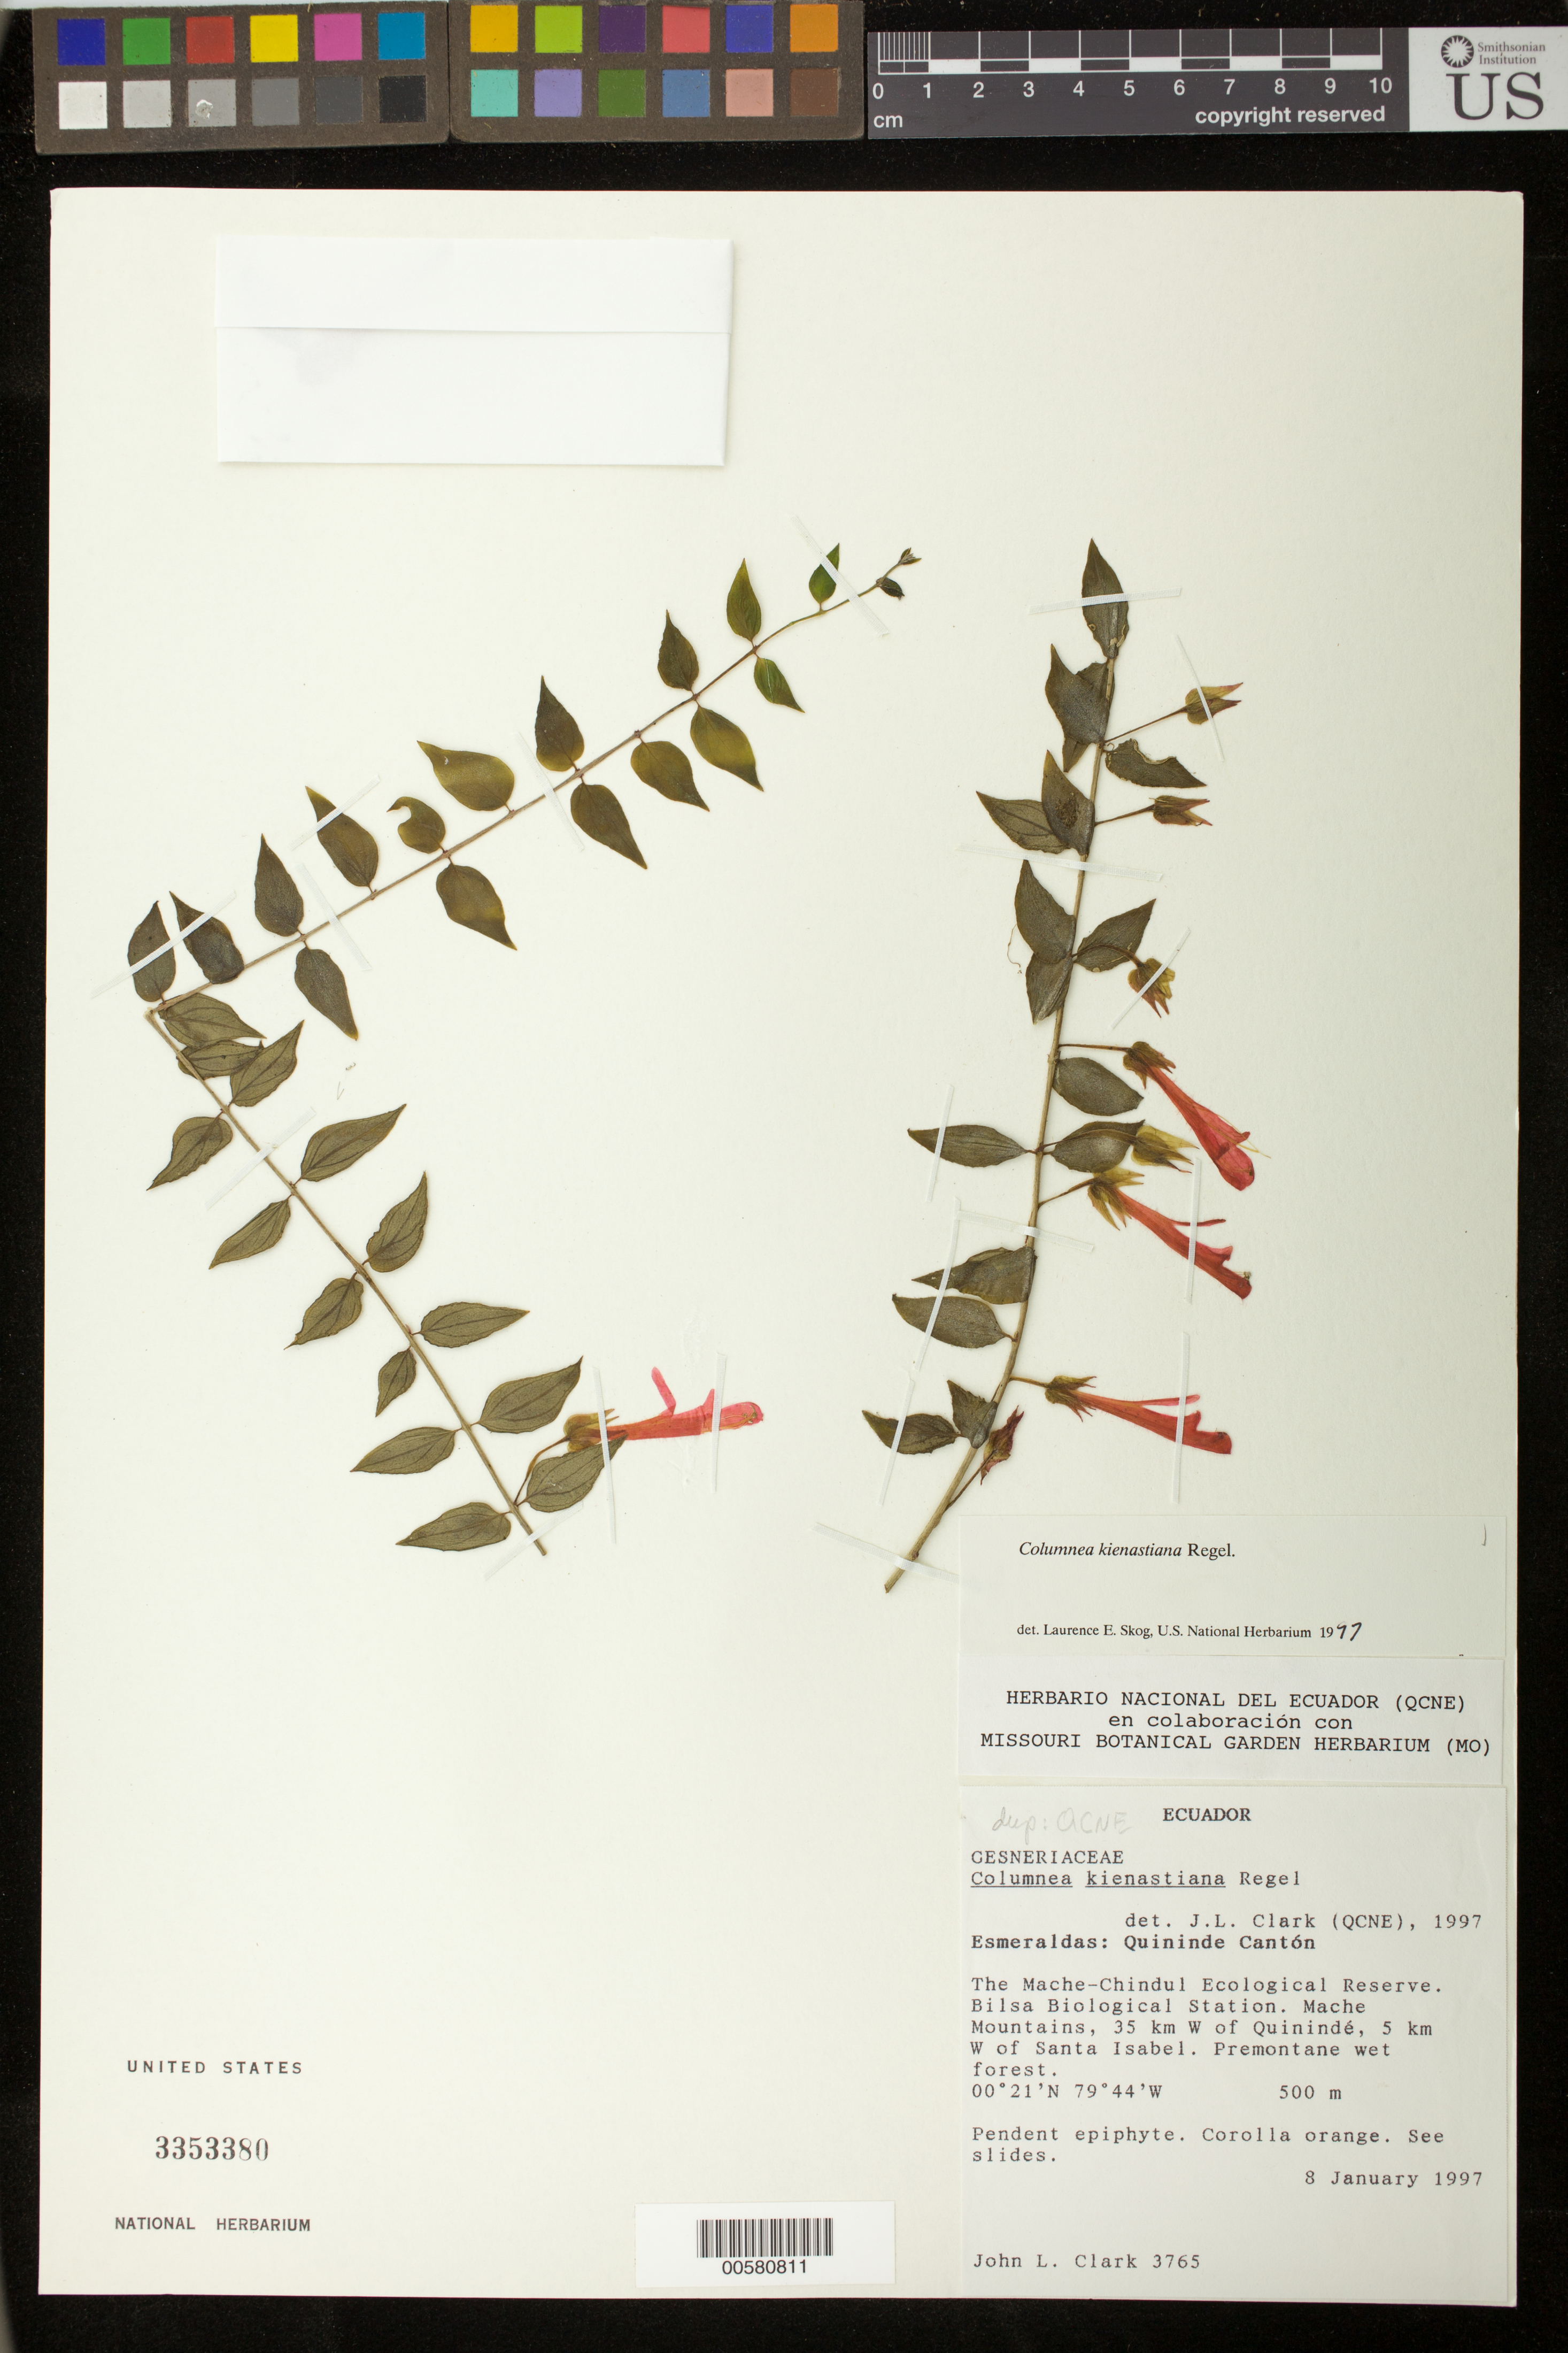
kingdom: Plantae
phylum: Tracheophyta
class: Magnoliopsida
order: Lamiales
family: Gesneriaceae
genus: Columnea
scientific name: Columnea kienastiana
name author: Regel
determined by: Skog, Laurence E.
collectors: J. L. Clark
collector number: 3765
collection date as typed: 08 Jan 1997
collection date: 1997-01-08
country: Ecuador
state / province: Esmeraldas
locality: Quininde Cantón. Mache-Chindul Ecological Reserve, Bilsa Biological Station, Mache Mountains, 35 km W of Quinindé, 5 km W of Santa Isabel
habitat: Premontane wet forest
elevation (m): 500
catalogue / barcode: US 3353380